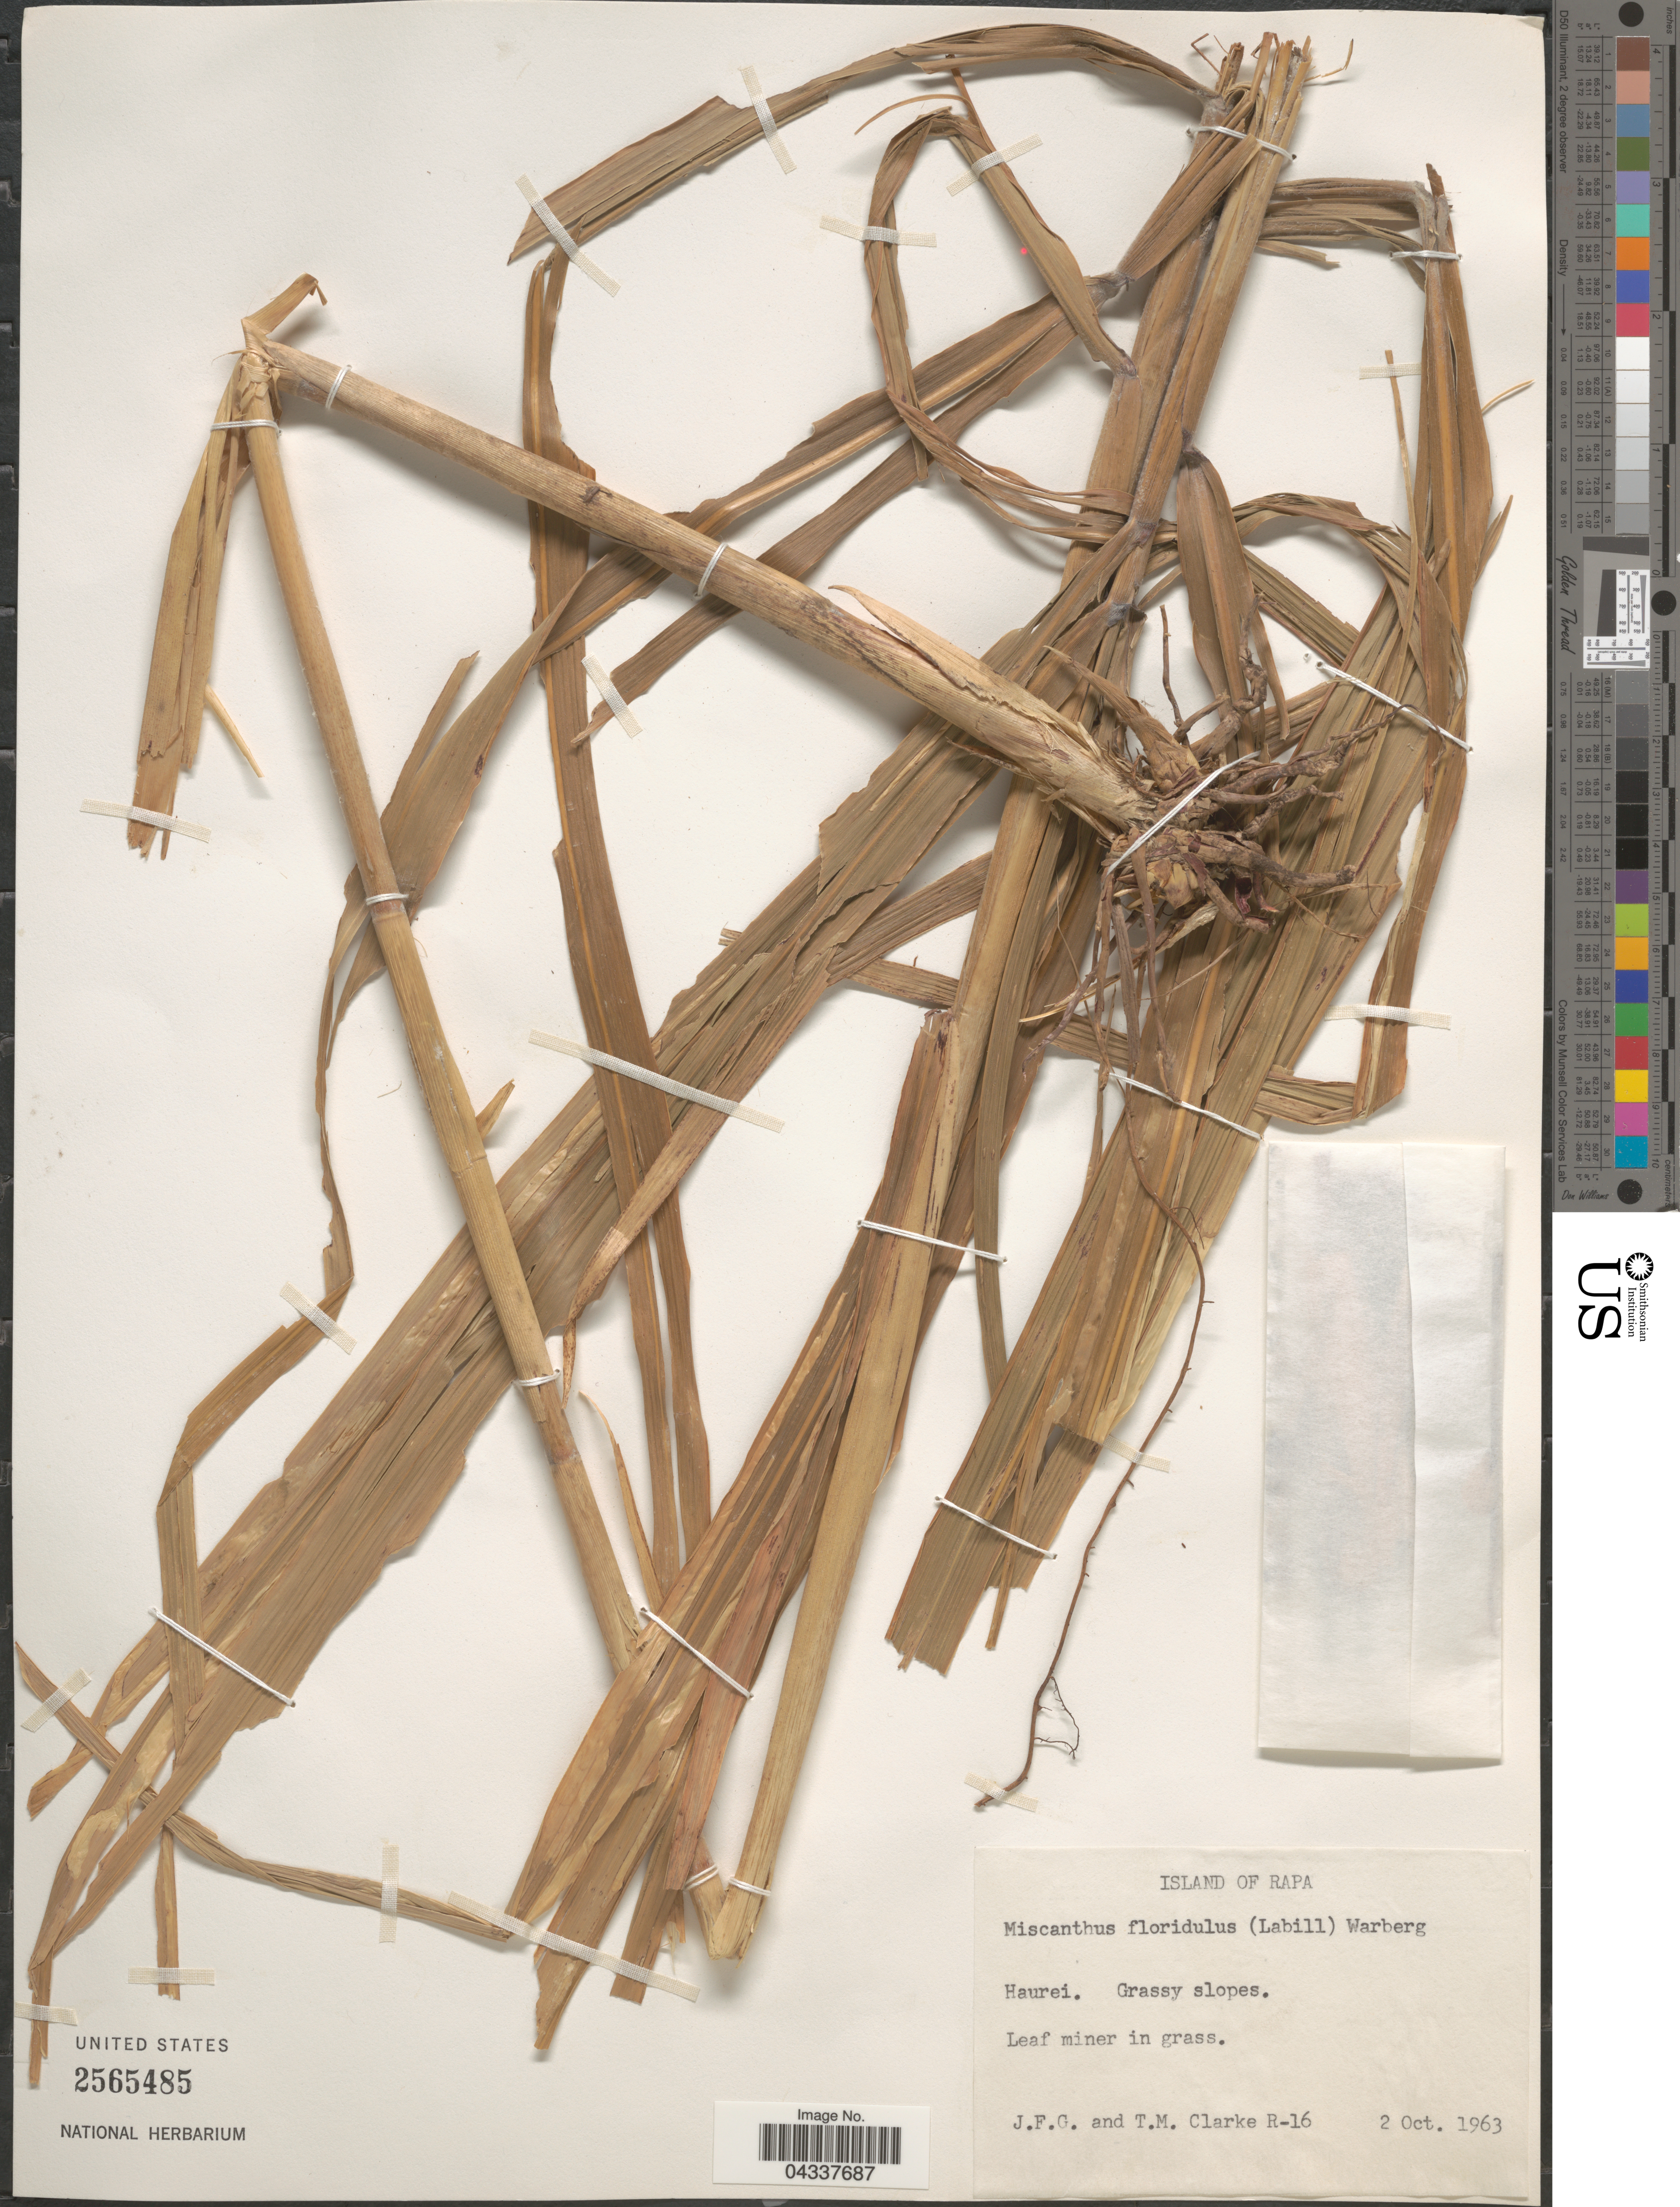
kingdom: Plantae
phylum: Tracheophyta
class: Liliopsida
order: Poales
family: Poaceae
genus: Miscanthus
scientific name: Miscanthus floridulus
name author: (Labill.) Warb.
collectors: J. F. Clarke & T. M. Clarke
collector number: R-16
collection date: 1963-10-02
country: French Polynesia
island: Rapa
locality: Island of Rapa. Haurei.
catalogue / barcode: US 2565485